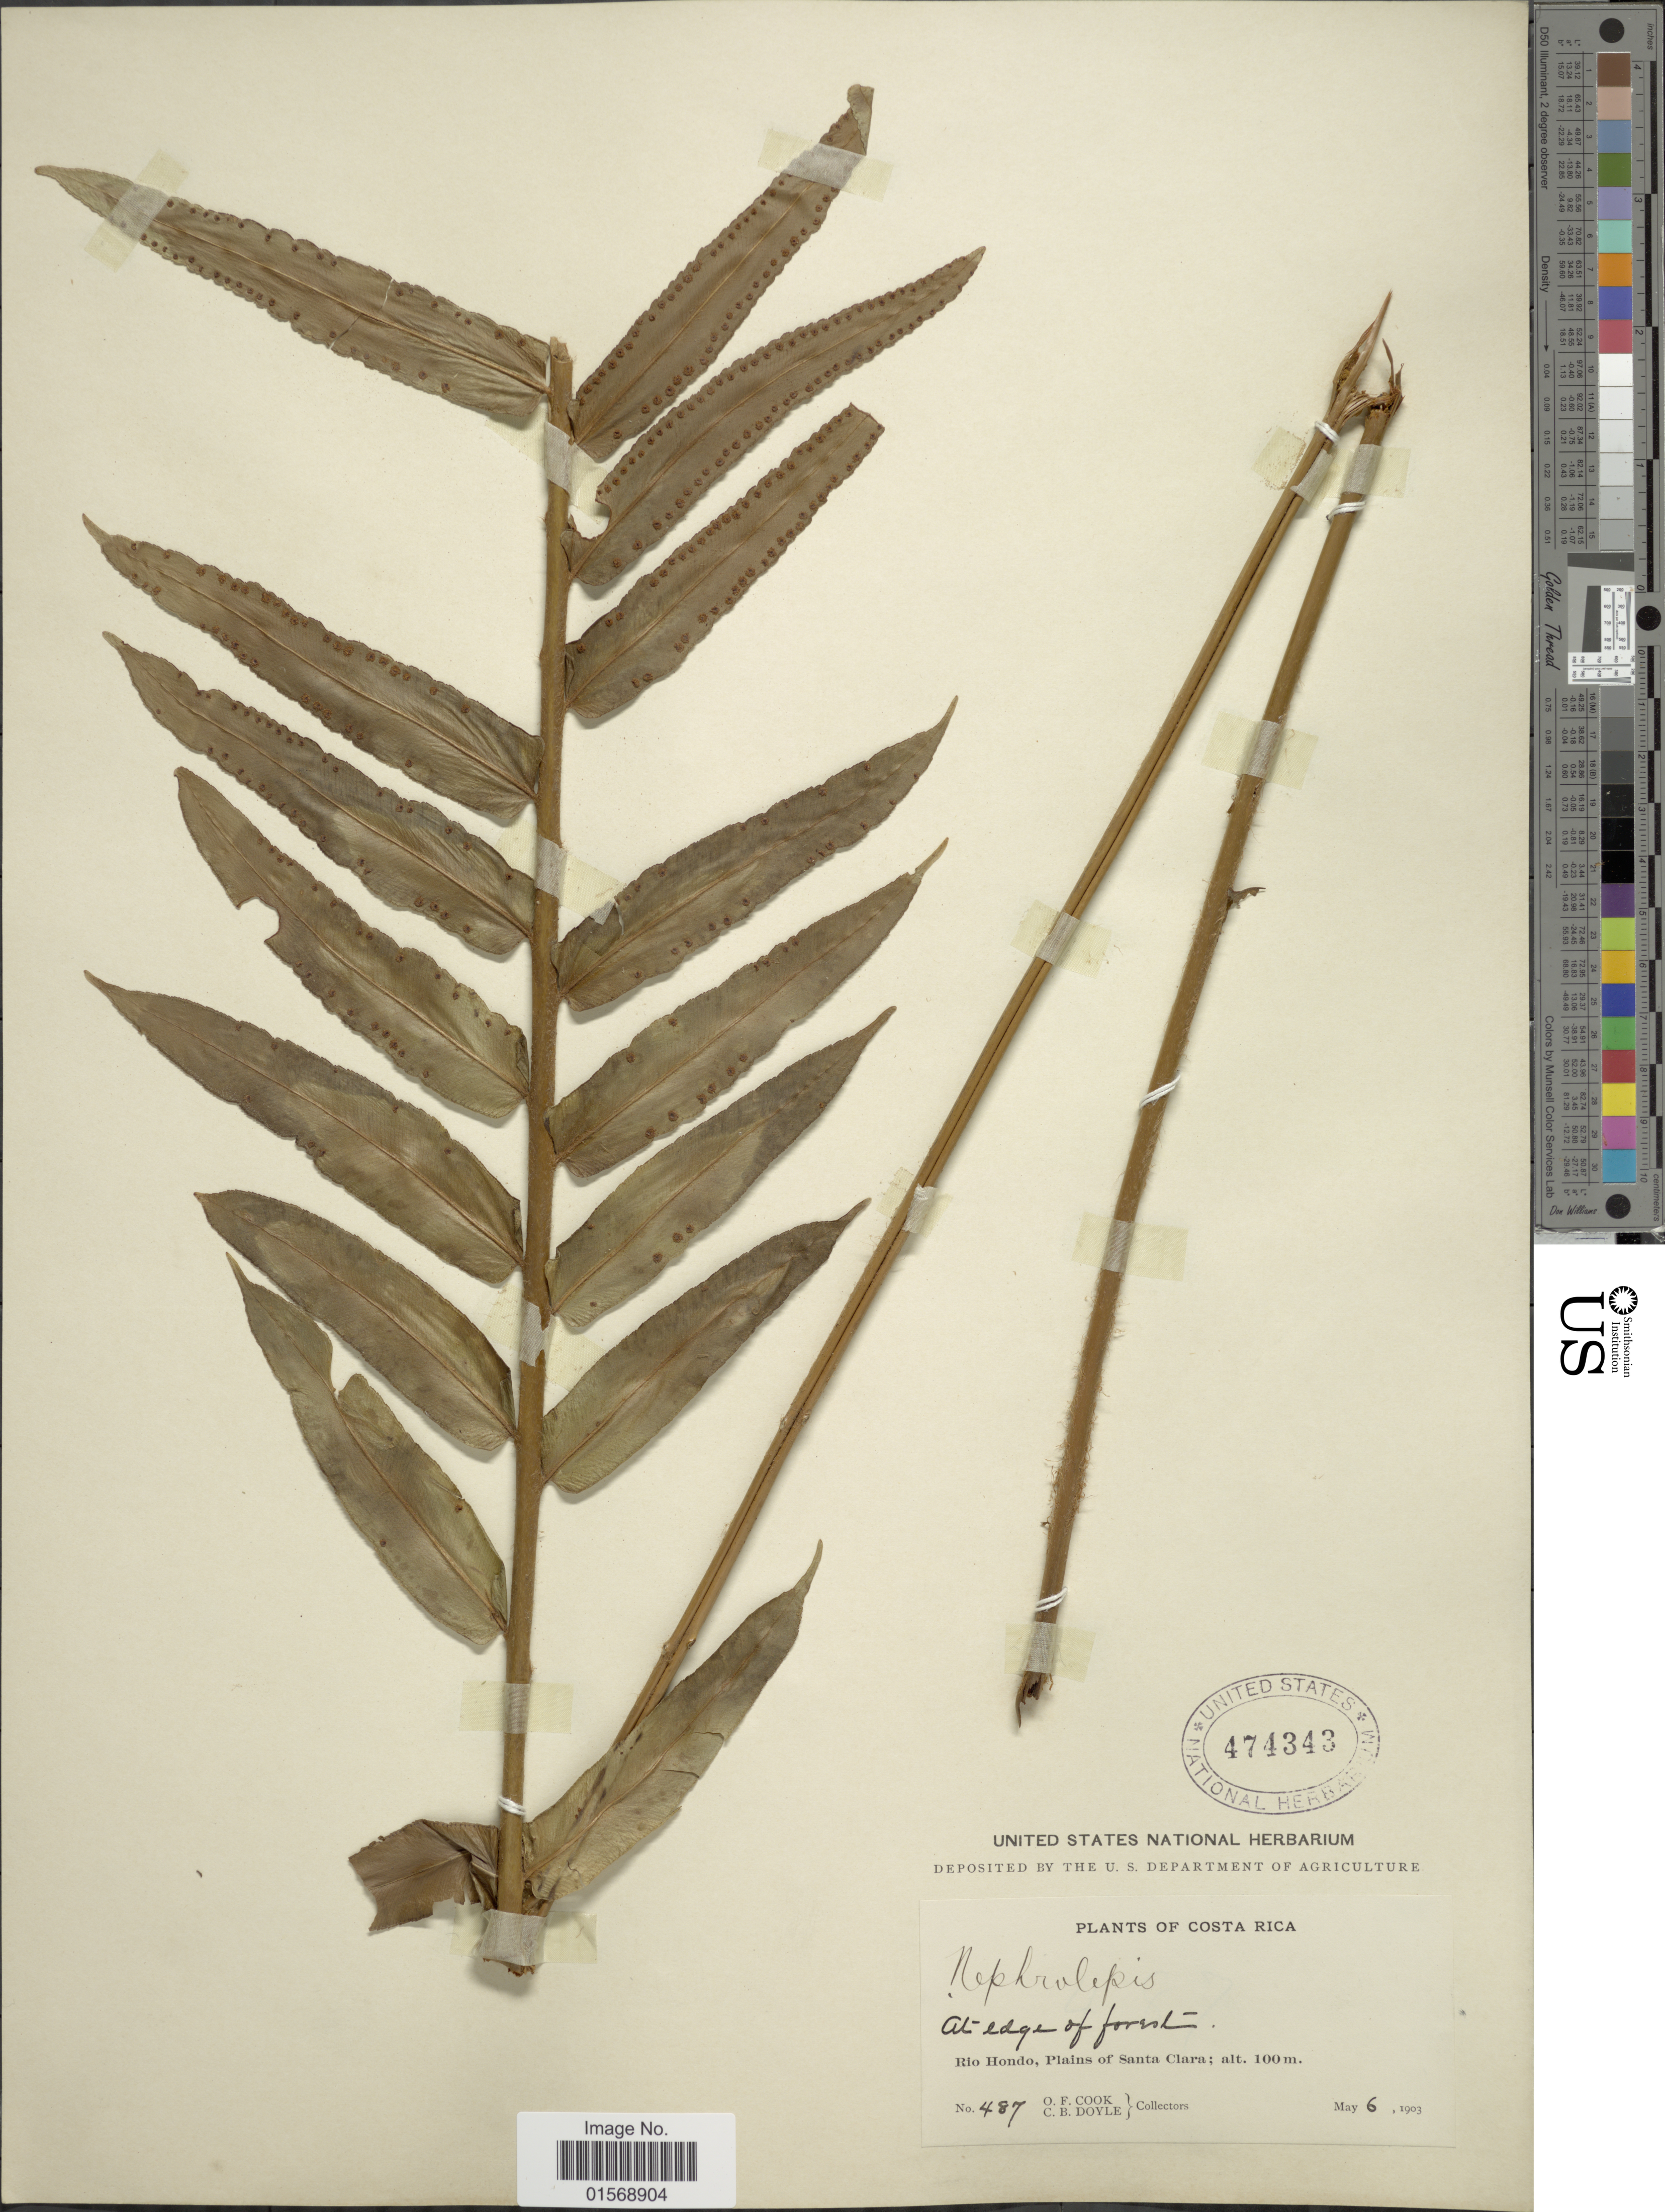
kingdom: Plantae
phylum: Tracheophyta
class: Polypodiopsida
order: Polypodiales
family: Nephrolepidaceae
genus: Nephrolepis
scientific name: Nephrolepis biserrata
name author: (Sw.) Schott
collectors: O. F. Cook & C. Doyle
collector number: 487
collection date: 1903-05-06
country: Costa Rica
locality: Costa Rica. Rio Hondo, Plains of Santa Clara,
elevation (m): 100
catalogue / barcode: US 474343